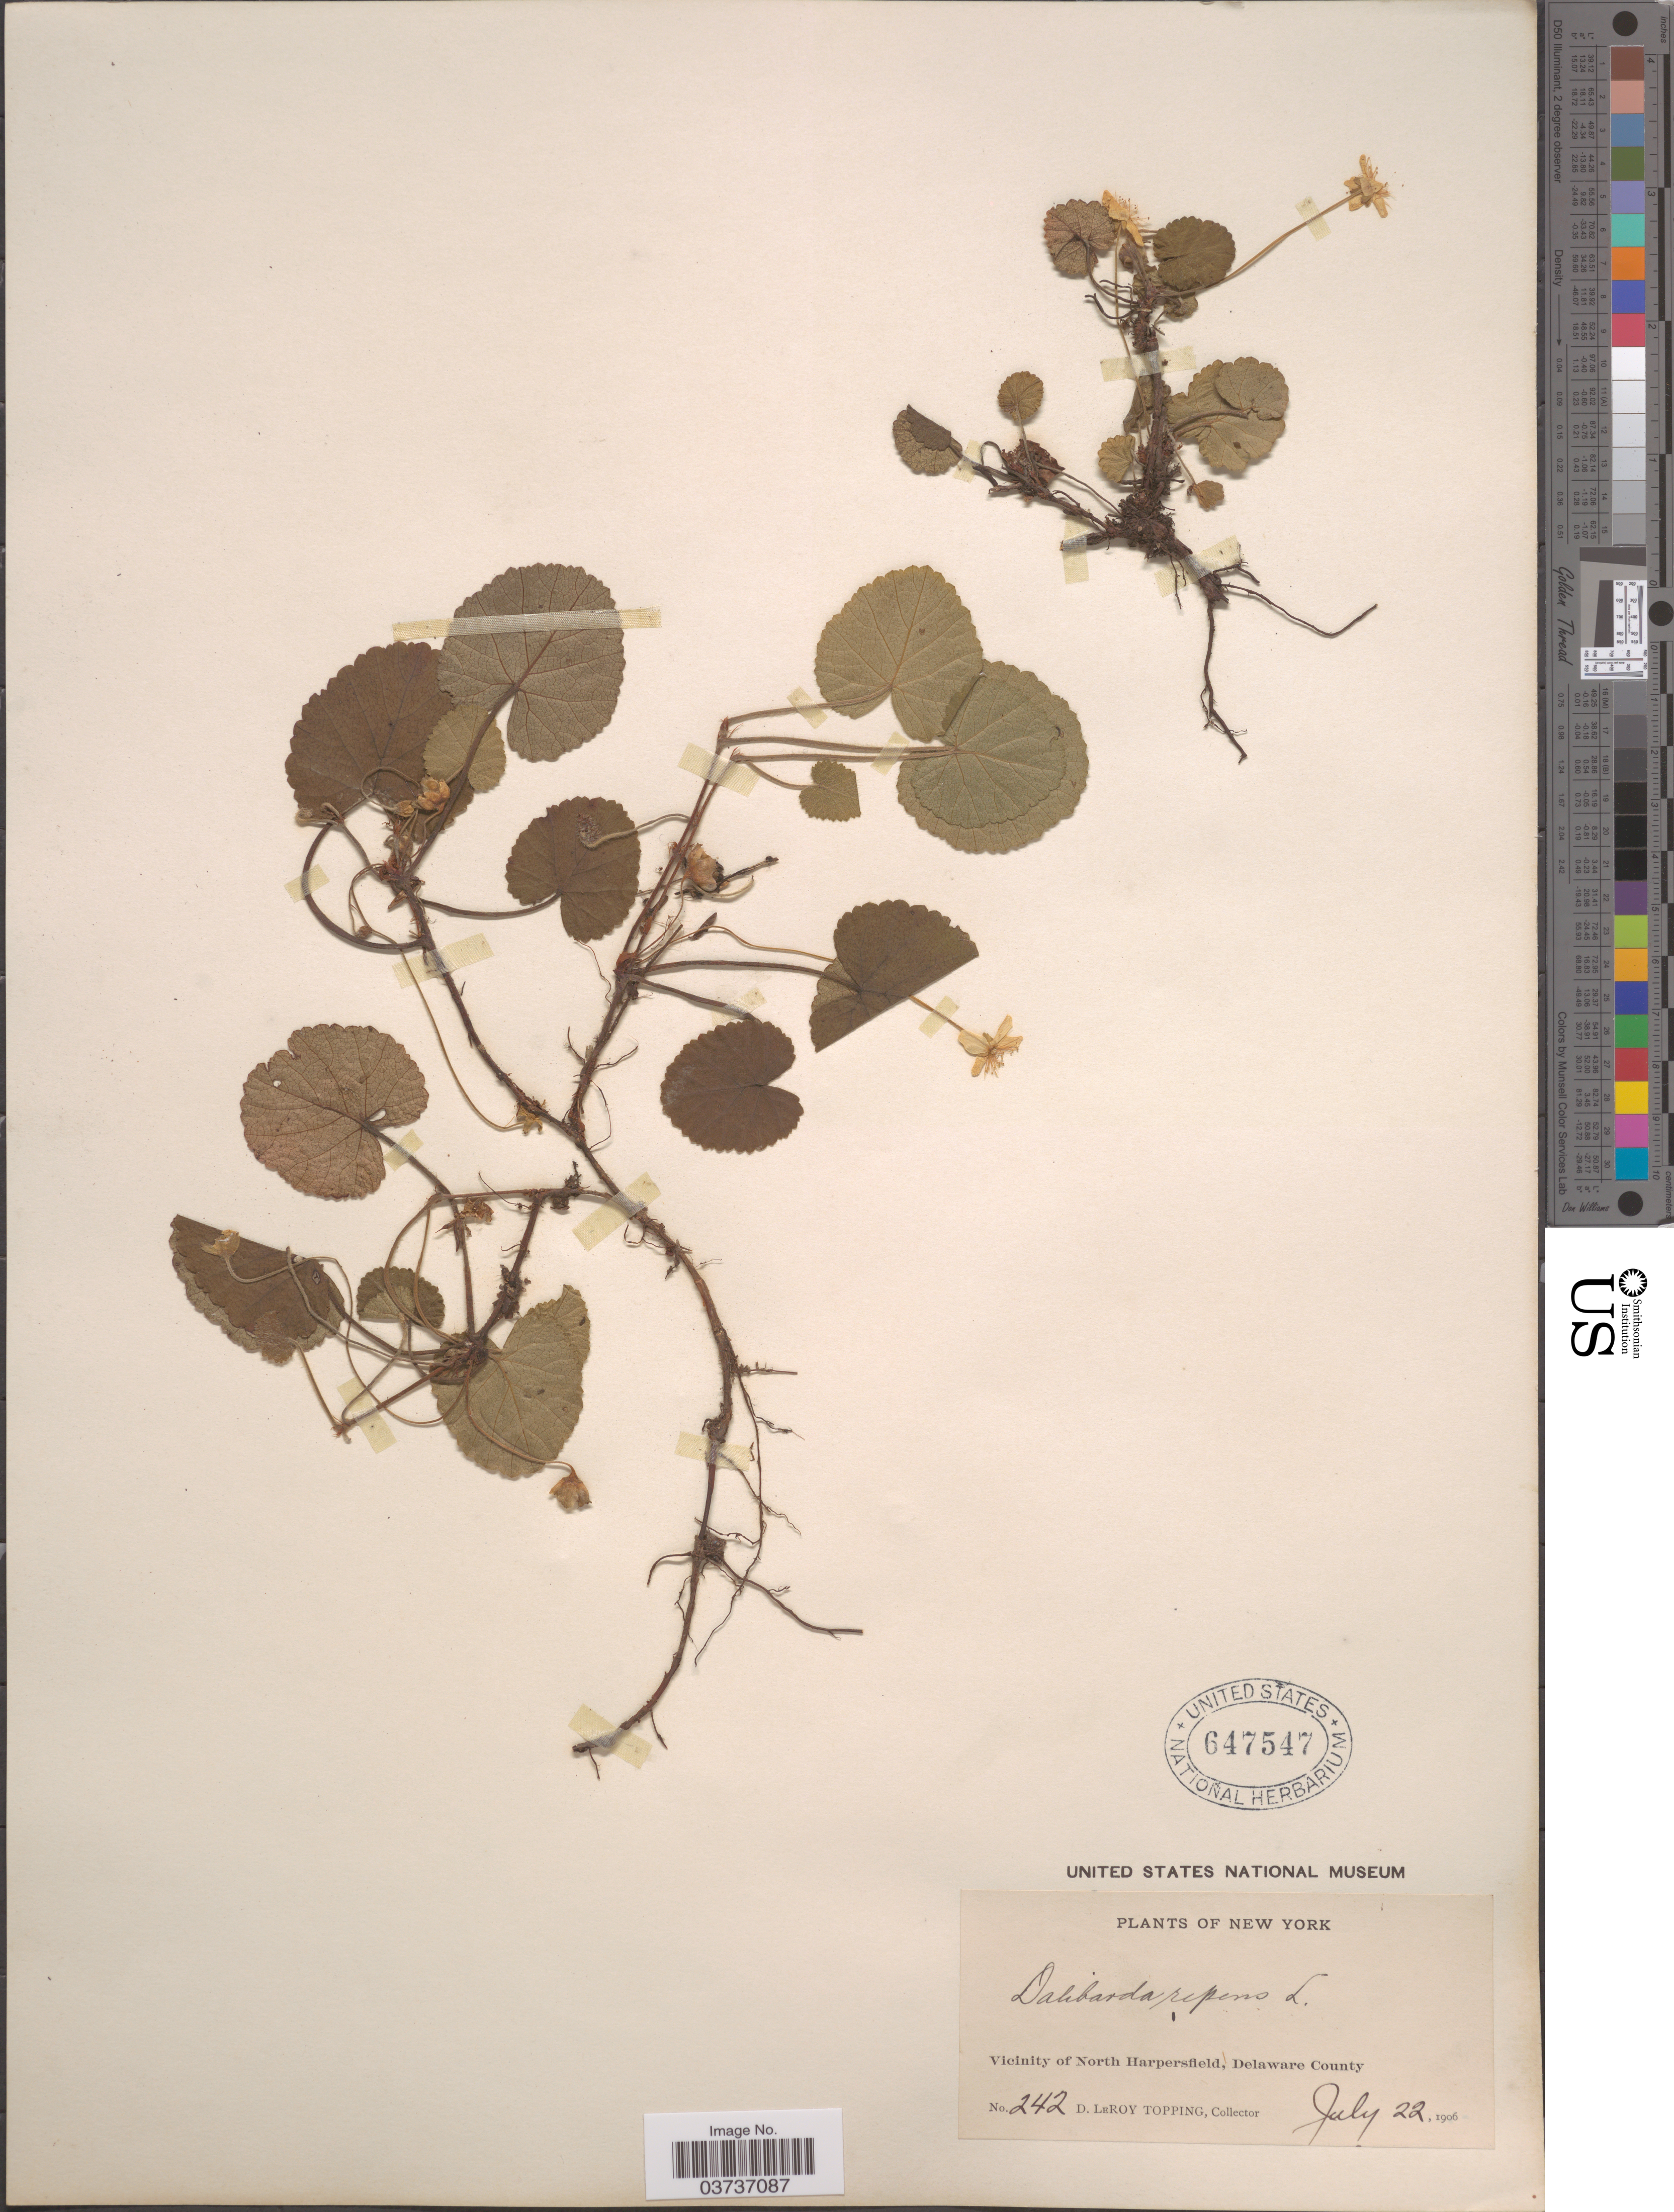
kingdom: Plantae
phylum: Tracheophyta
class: Magnoliopsida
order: Rosales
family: Rosaceae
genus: Dalibarda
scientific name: Dalibarda repens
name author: L.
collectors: D. L. Topping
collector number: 242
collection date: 1906-07-22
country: United States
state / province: New York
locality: Vicinity of North Harpersfield, Delaware County.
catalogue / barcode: US 647547